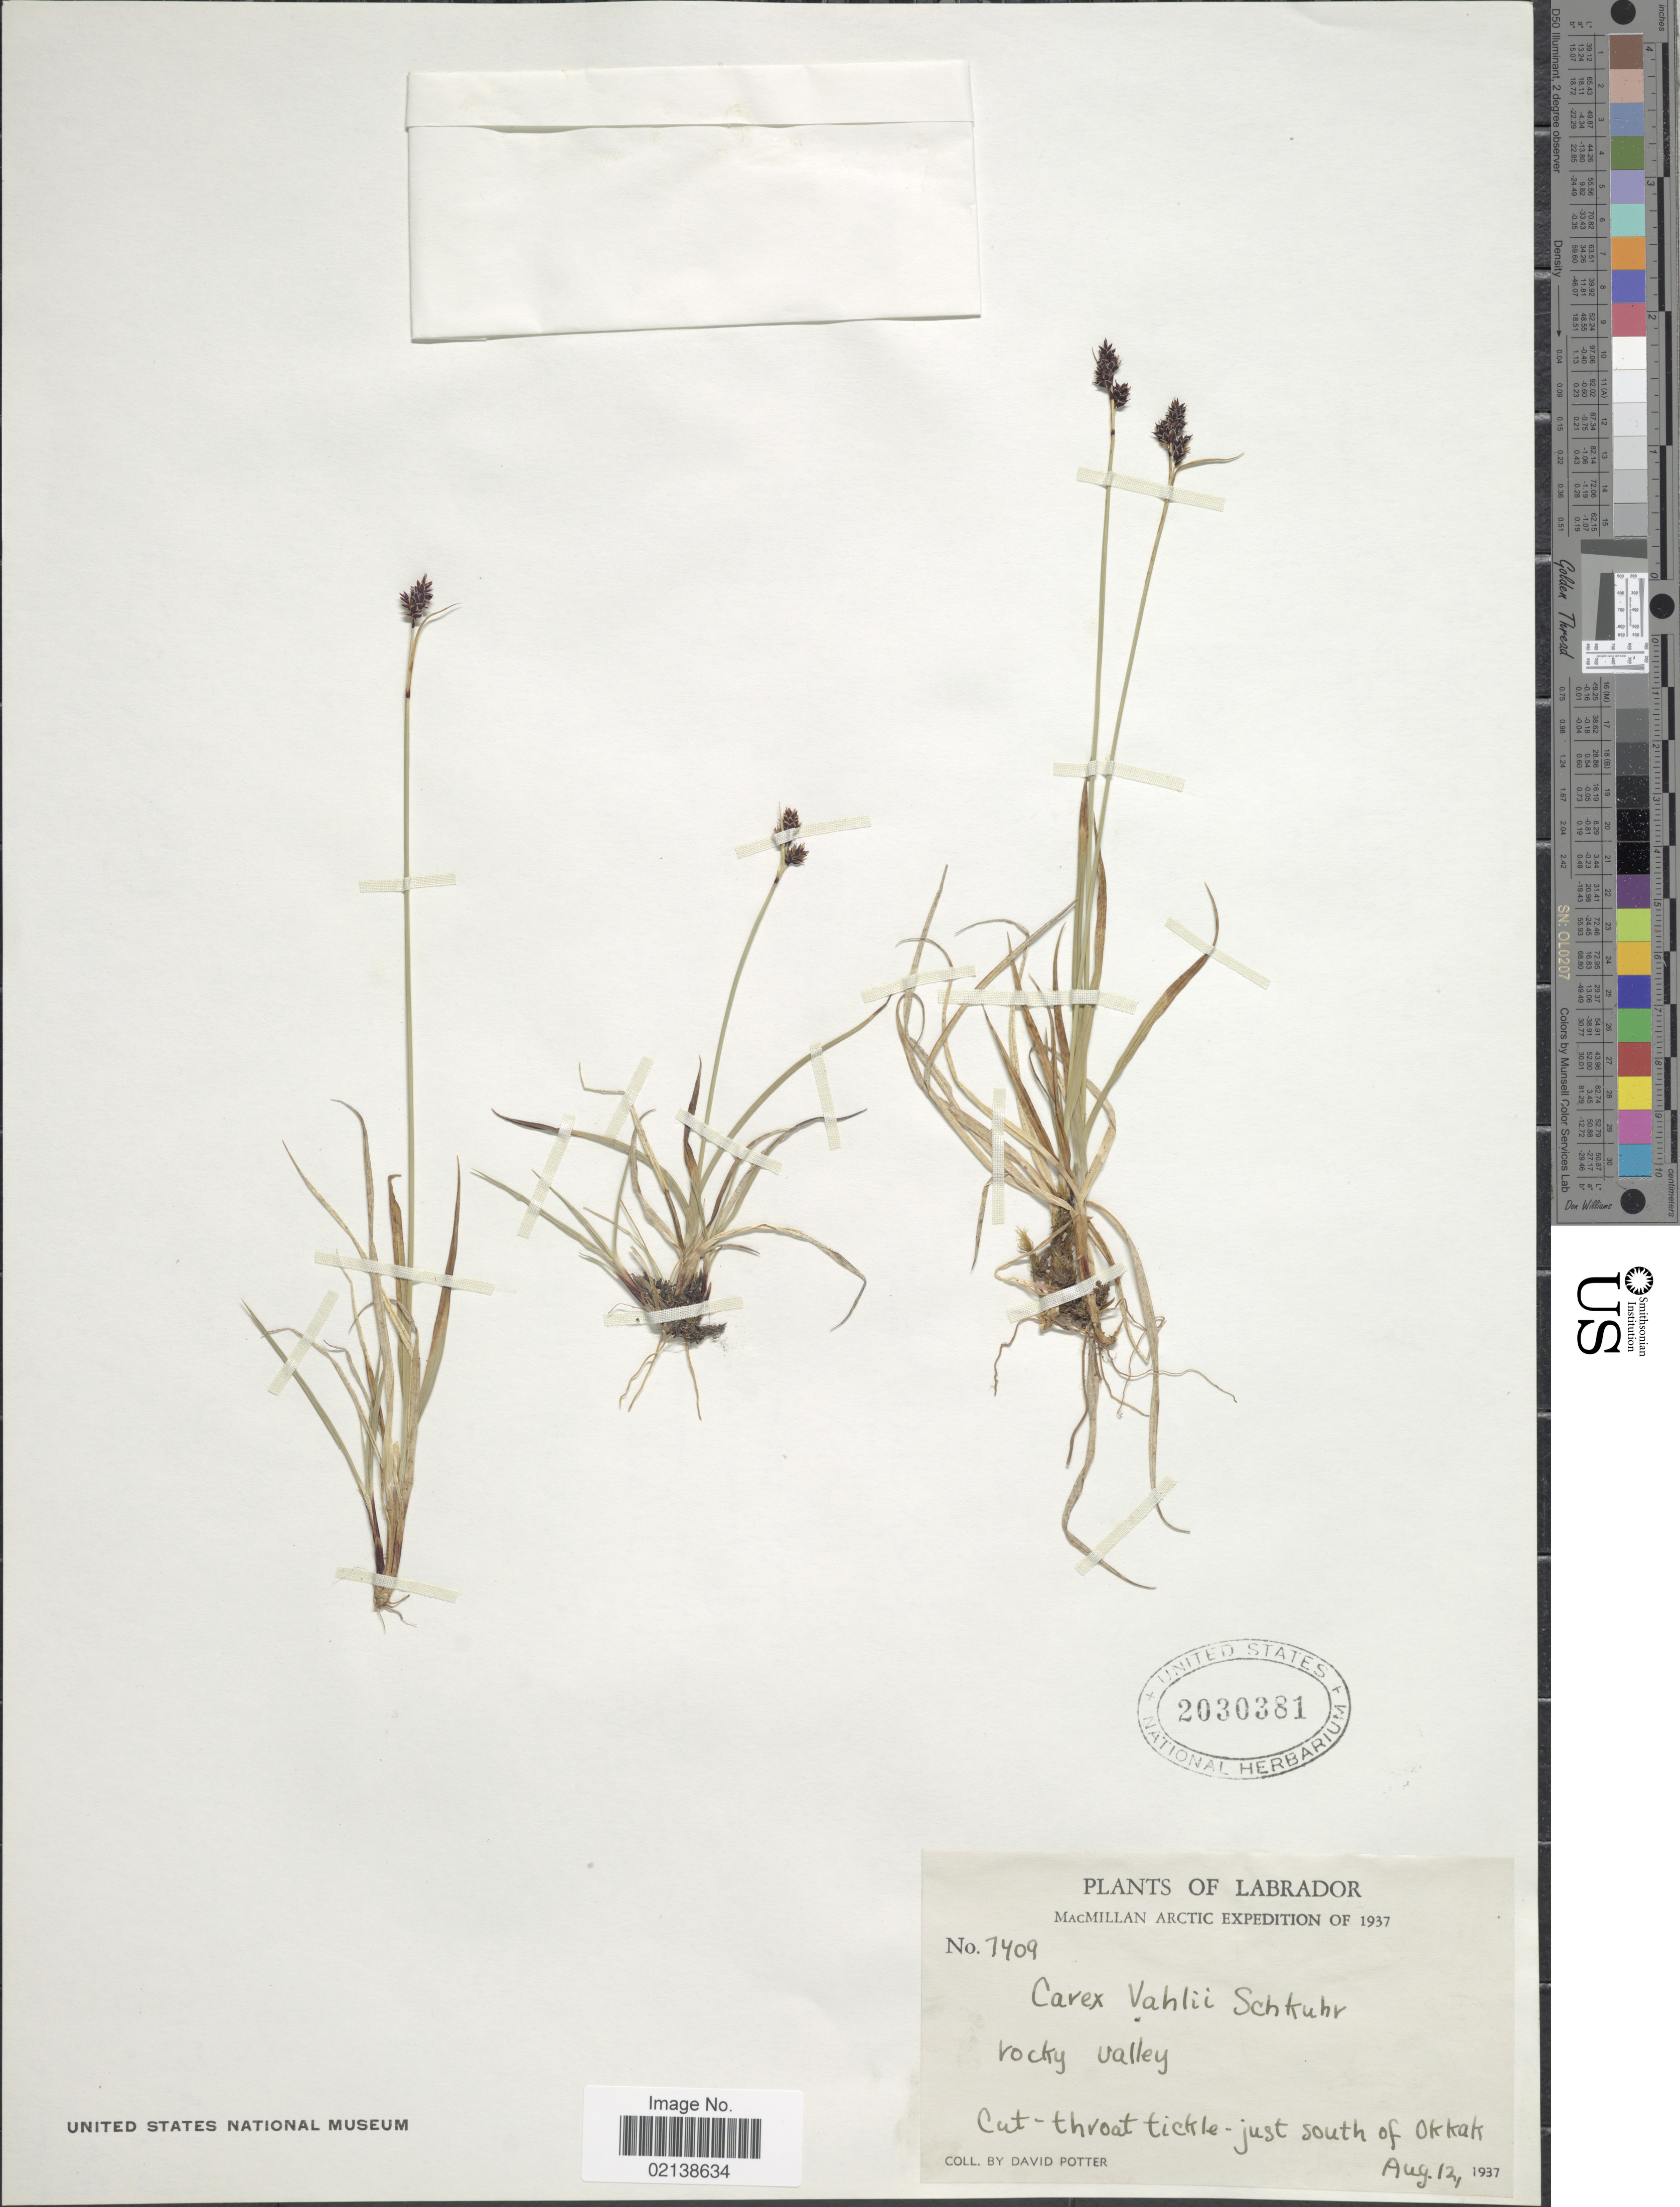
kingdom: Plantae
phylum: Tracheophyta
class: Liliopsida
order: Poales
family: Cyperaceae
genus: Carex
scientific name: Carex norvegica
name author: Retz.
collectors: D. Potter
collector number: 7409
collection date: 1937-08-12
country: Canada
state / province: Newfoundland and Labrador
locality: Labrador, MacMillan Arctic, Cut-throat tickle just south of Okkak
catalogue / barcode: US 2030381